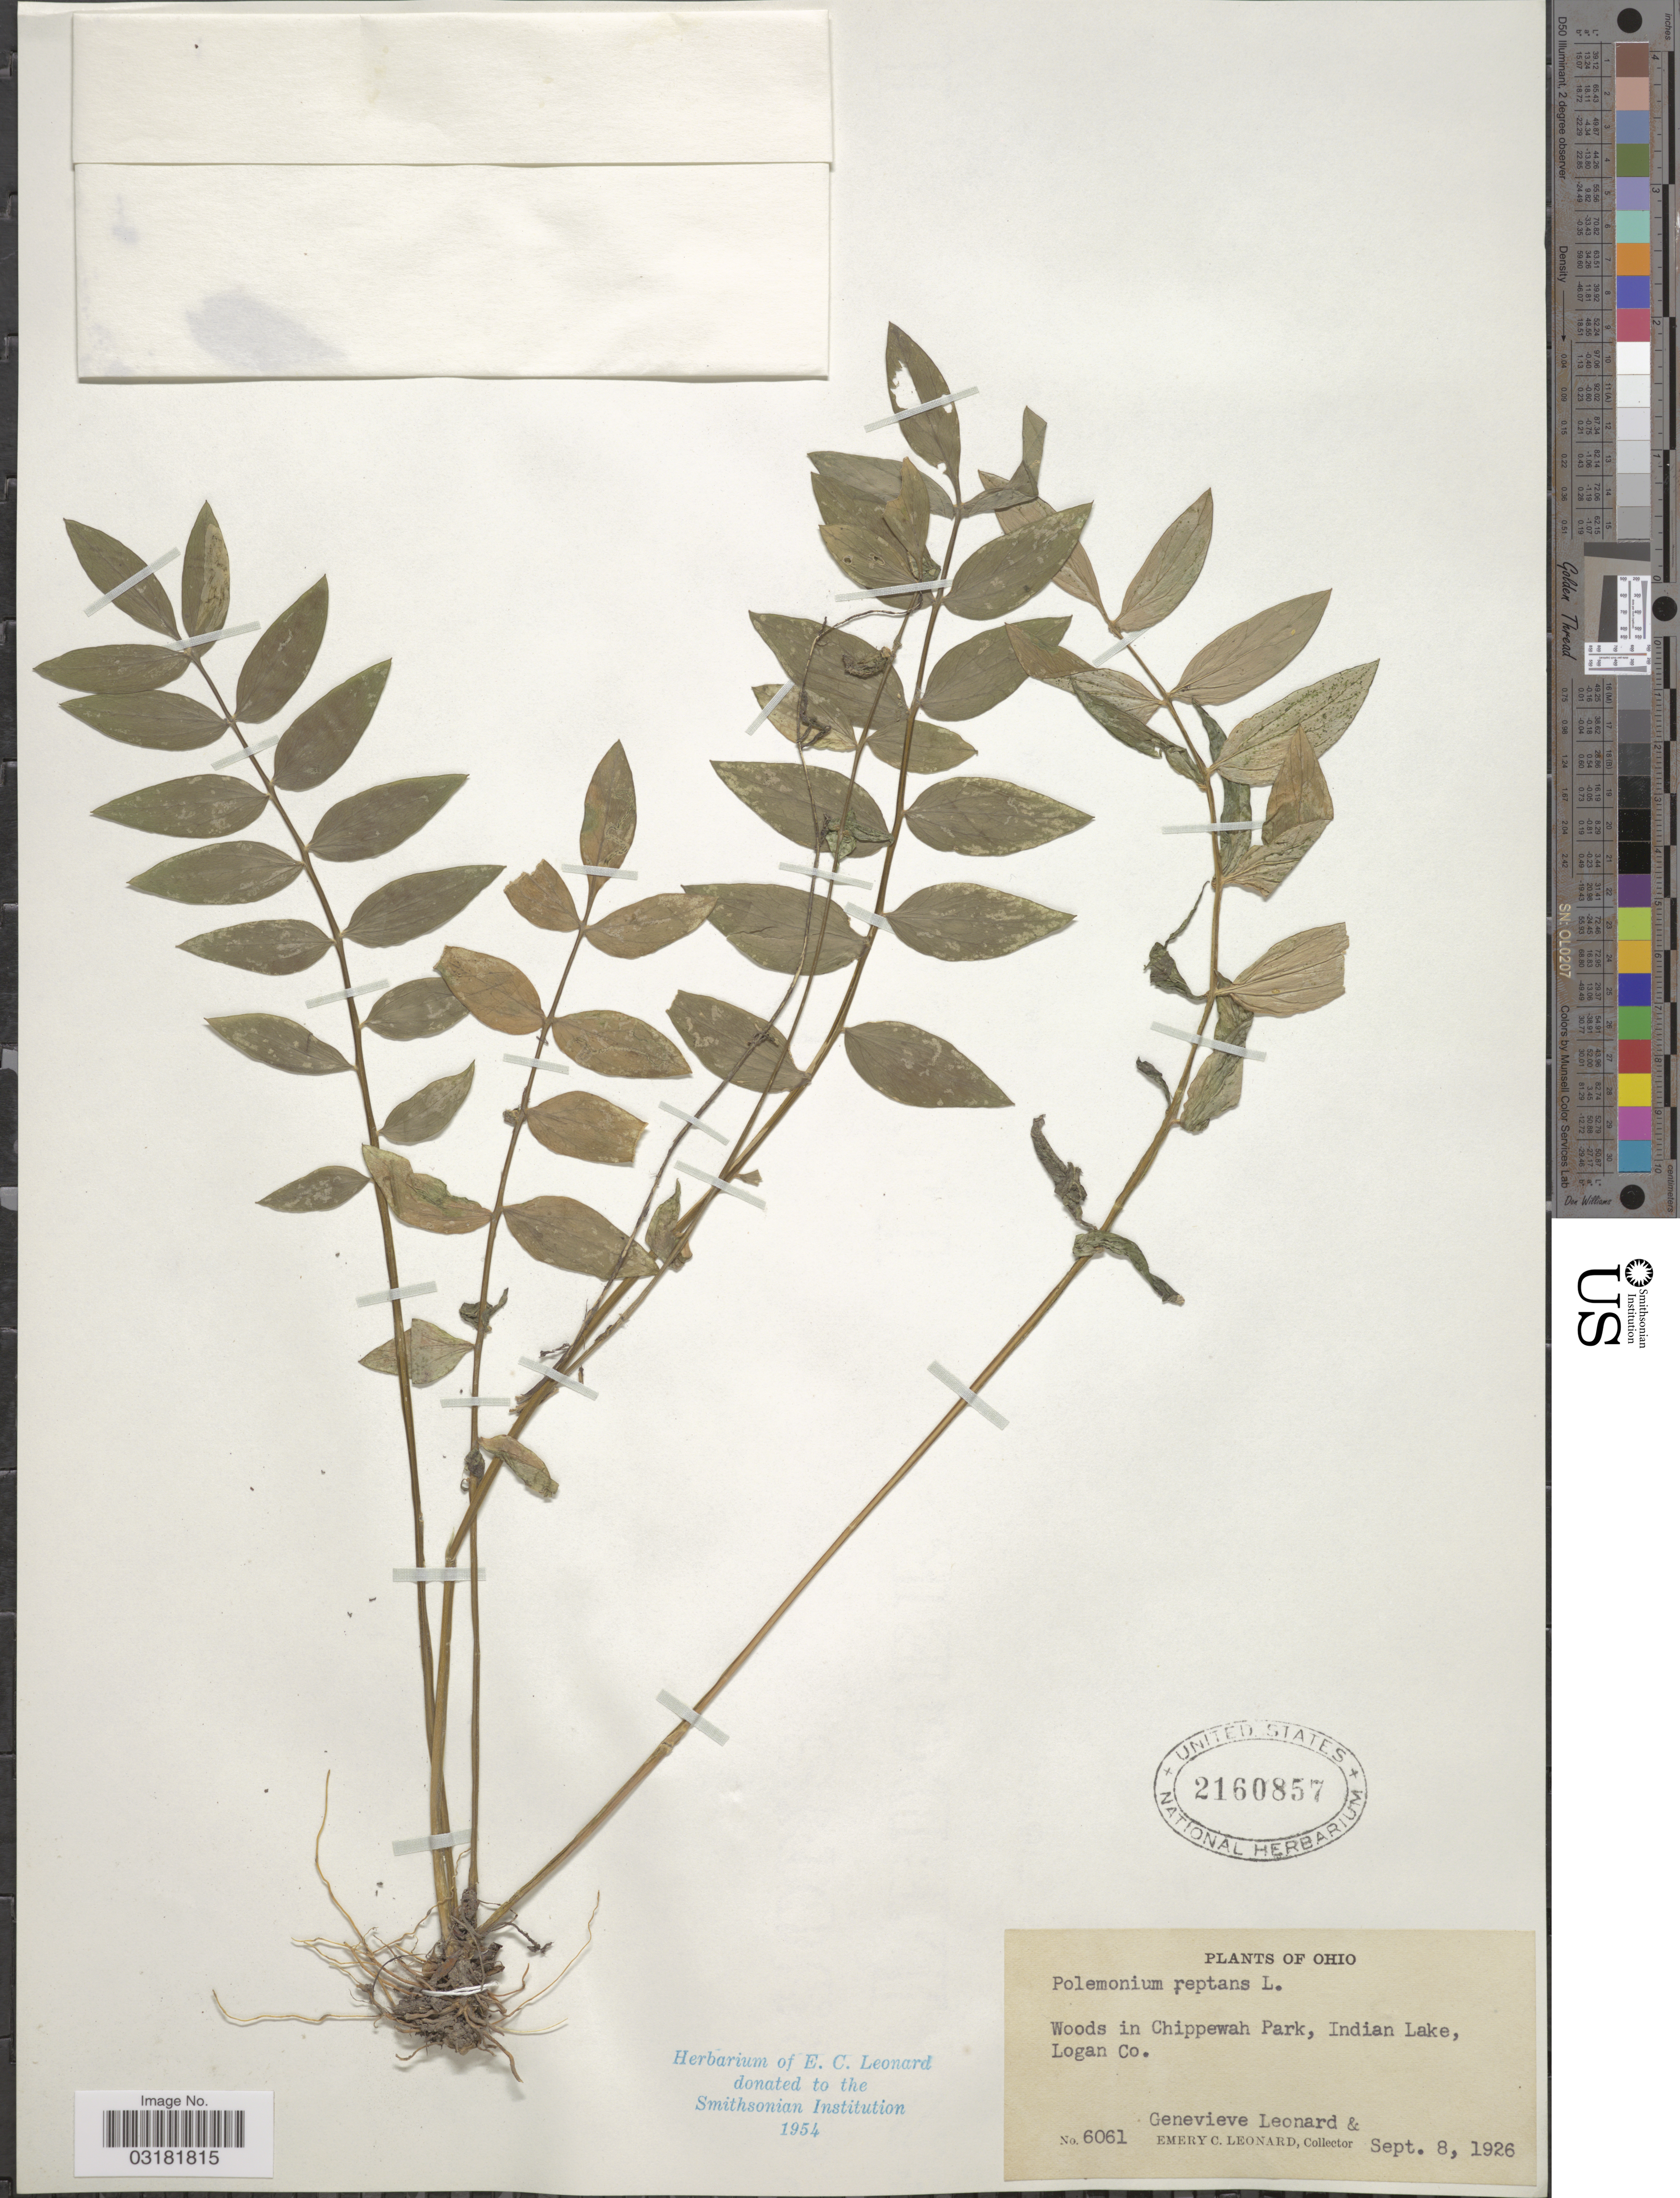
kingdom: Plantae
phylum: Tracheophyta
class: Magnoliopsida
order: Ericales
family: Polemoniaceae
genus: Polemonium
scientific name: Polemonium reptans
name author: L.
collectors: G. M. Leonard & E. C. Leonard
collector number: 6061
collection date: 1926-09-08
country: United States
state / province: Ohio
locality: In Chippewah Park, Indian Lake, Logan Co.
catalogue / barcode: US 2160857